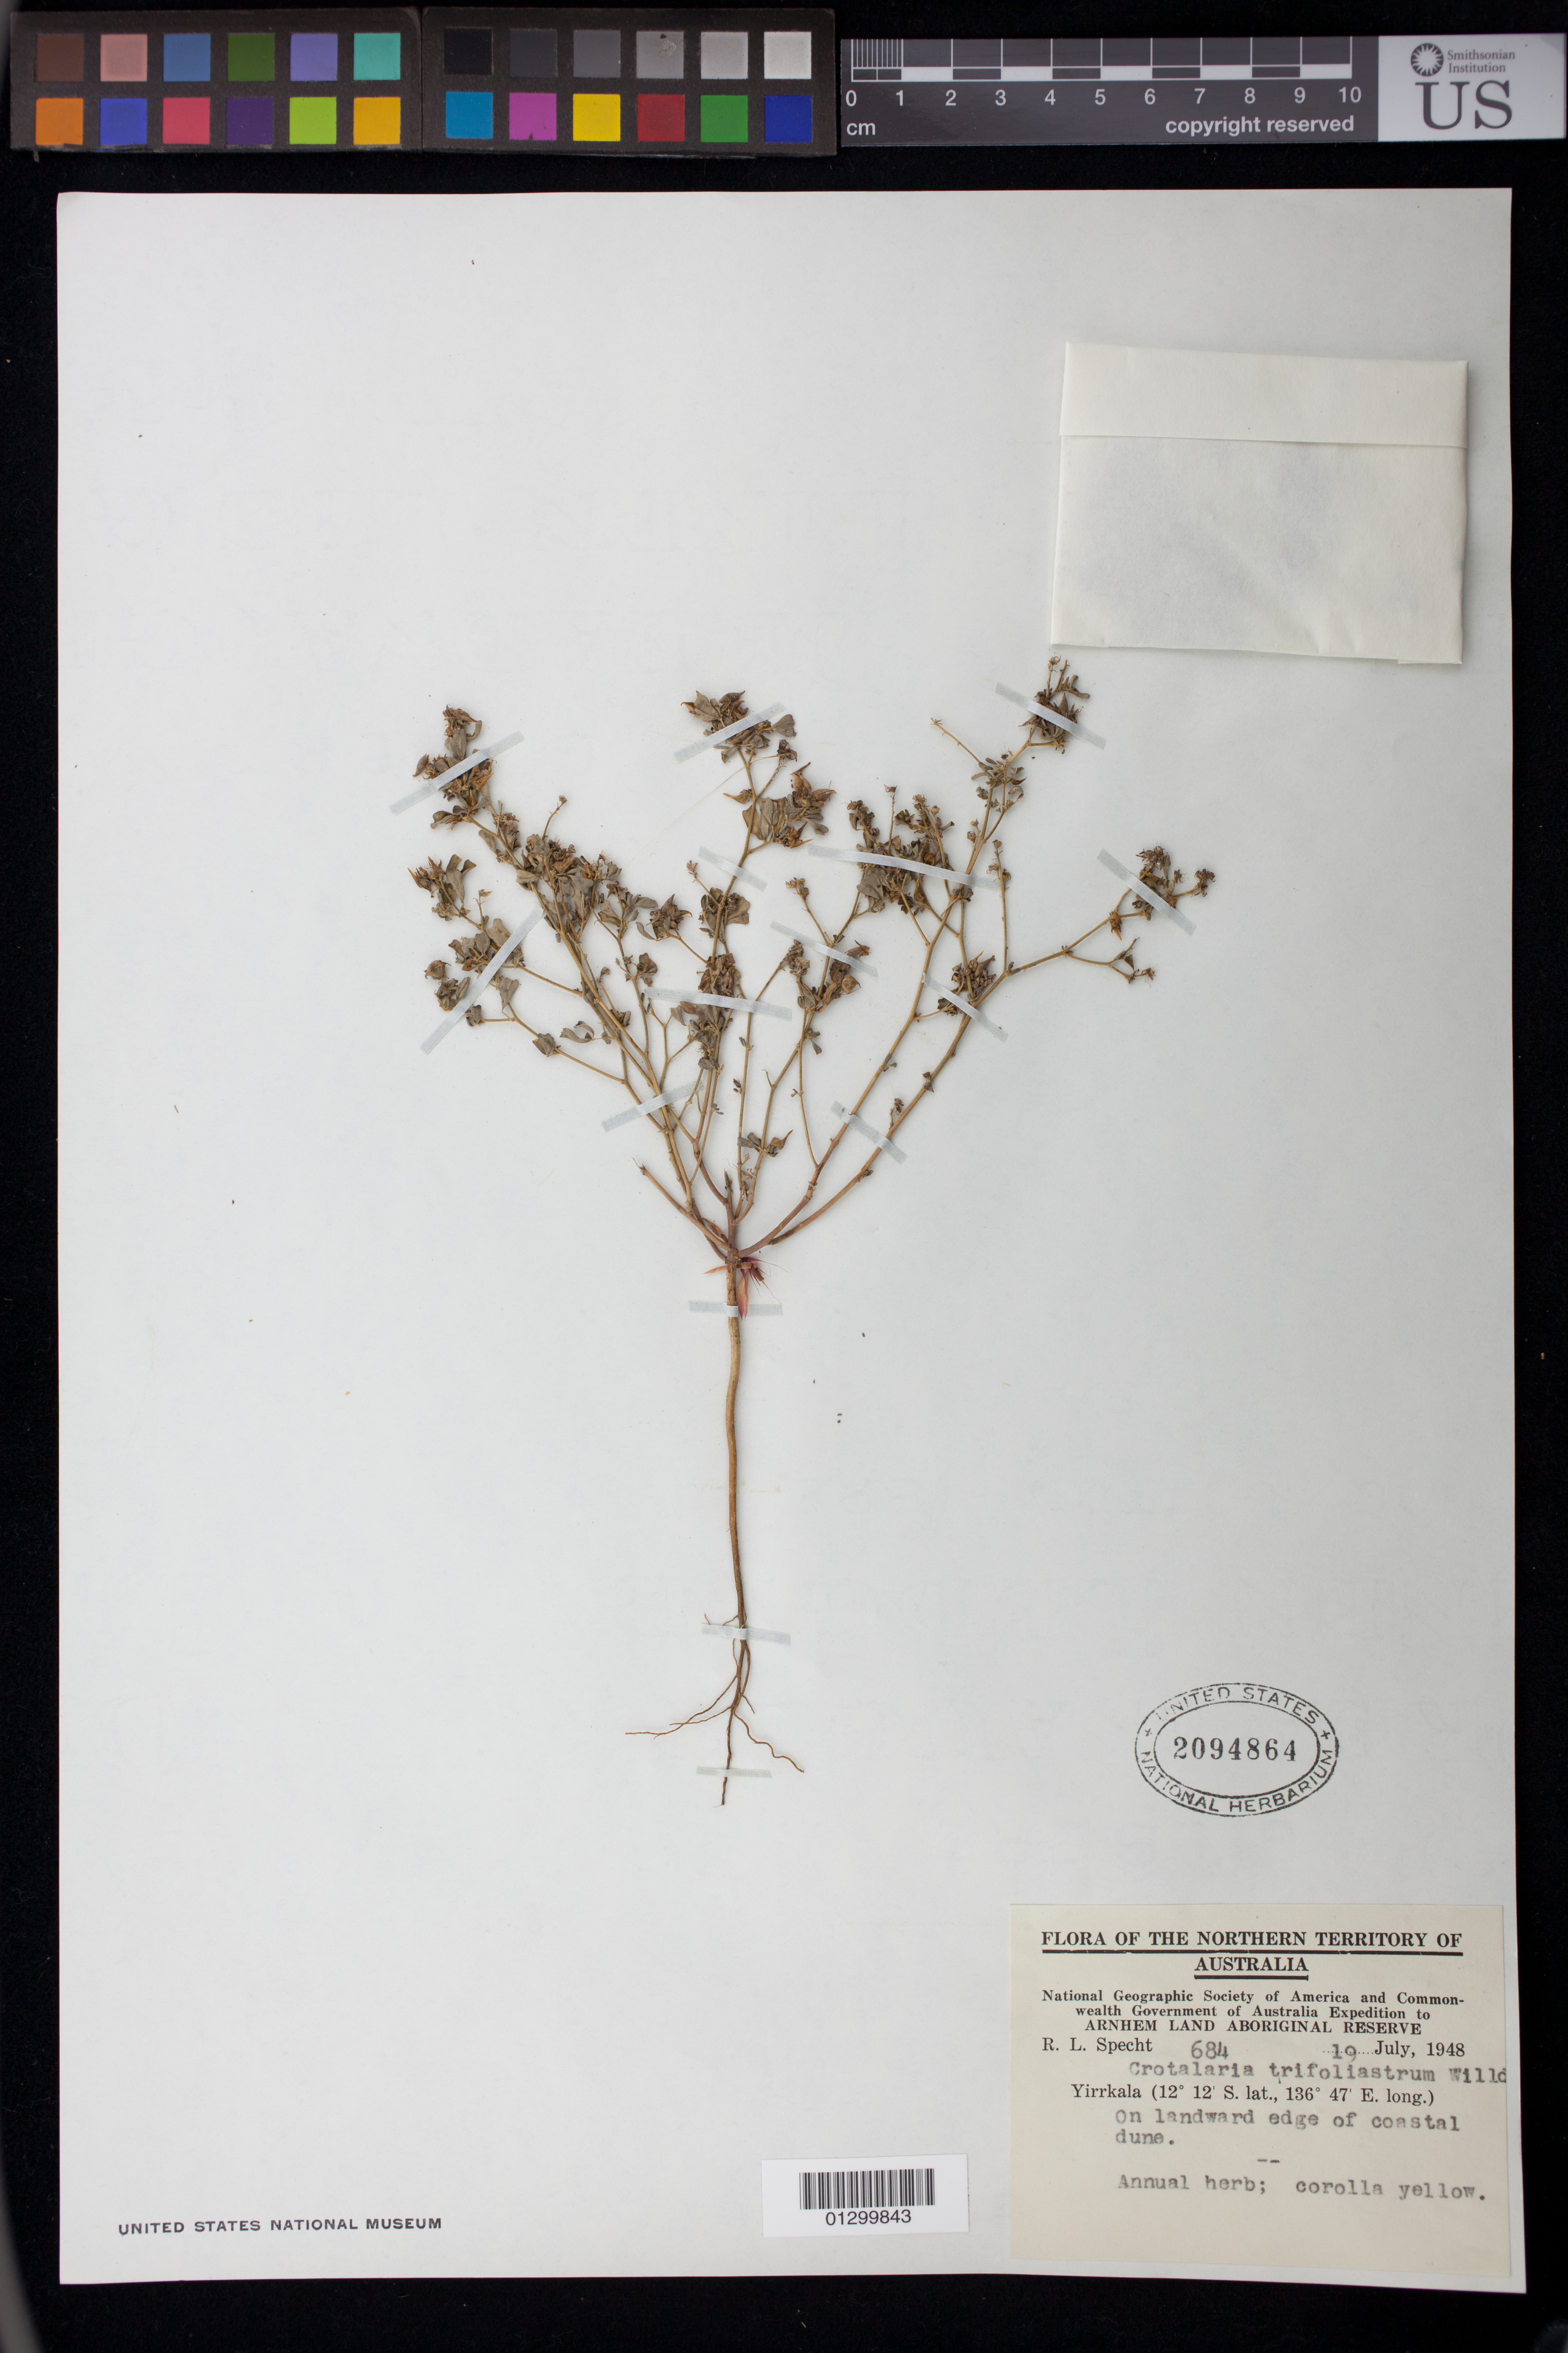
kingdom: Plantae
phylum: Tracheophyta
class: Magnoliopsida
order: Fabales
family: Fabaceae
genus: Crotalaria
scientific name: Crotalaria trifoliastrum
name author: Willd.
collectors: R. L. Specht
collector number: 684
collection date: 1948-07-19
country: Australia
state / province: Northern Territory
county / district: East Arnhem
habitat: On landward edge of coastal dune.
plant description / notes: Annual herb; corolla yellow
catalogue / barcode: US 2094864